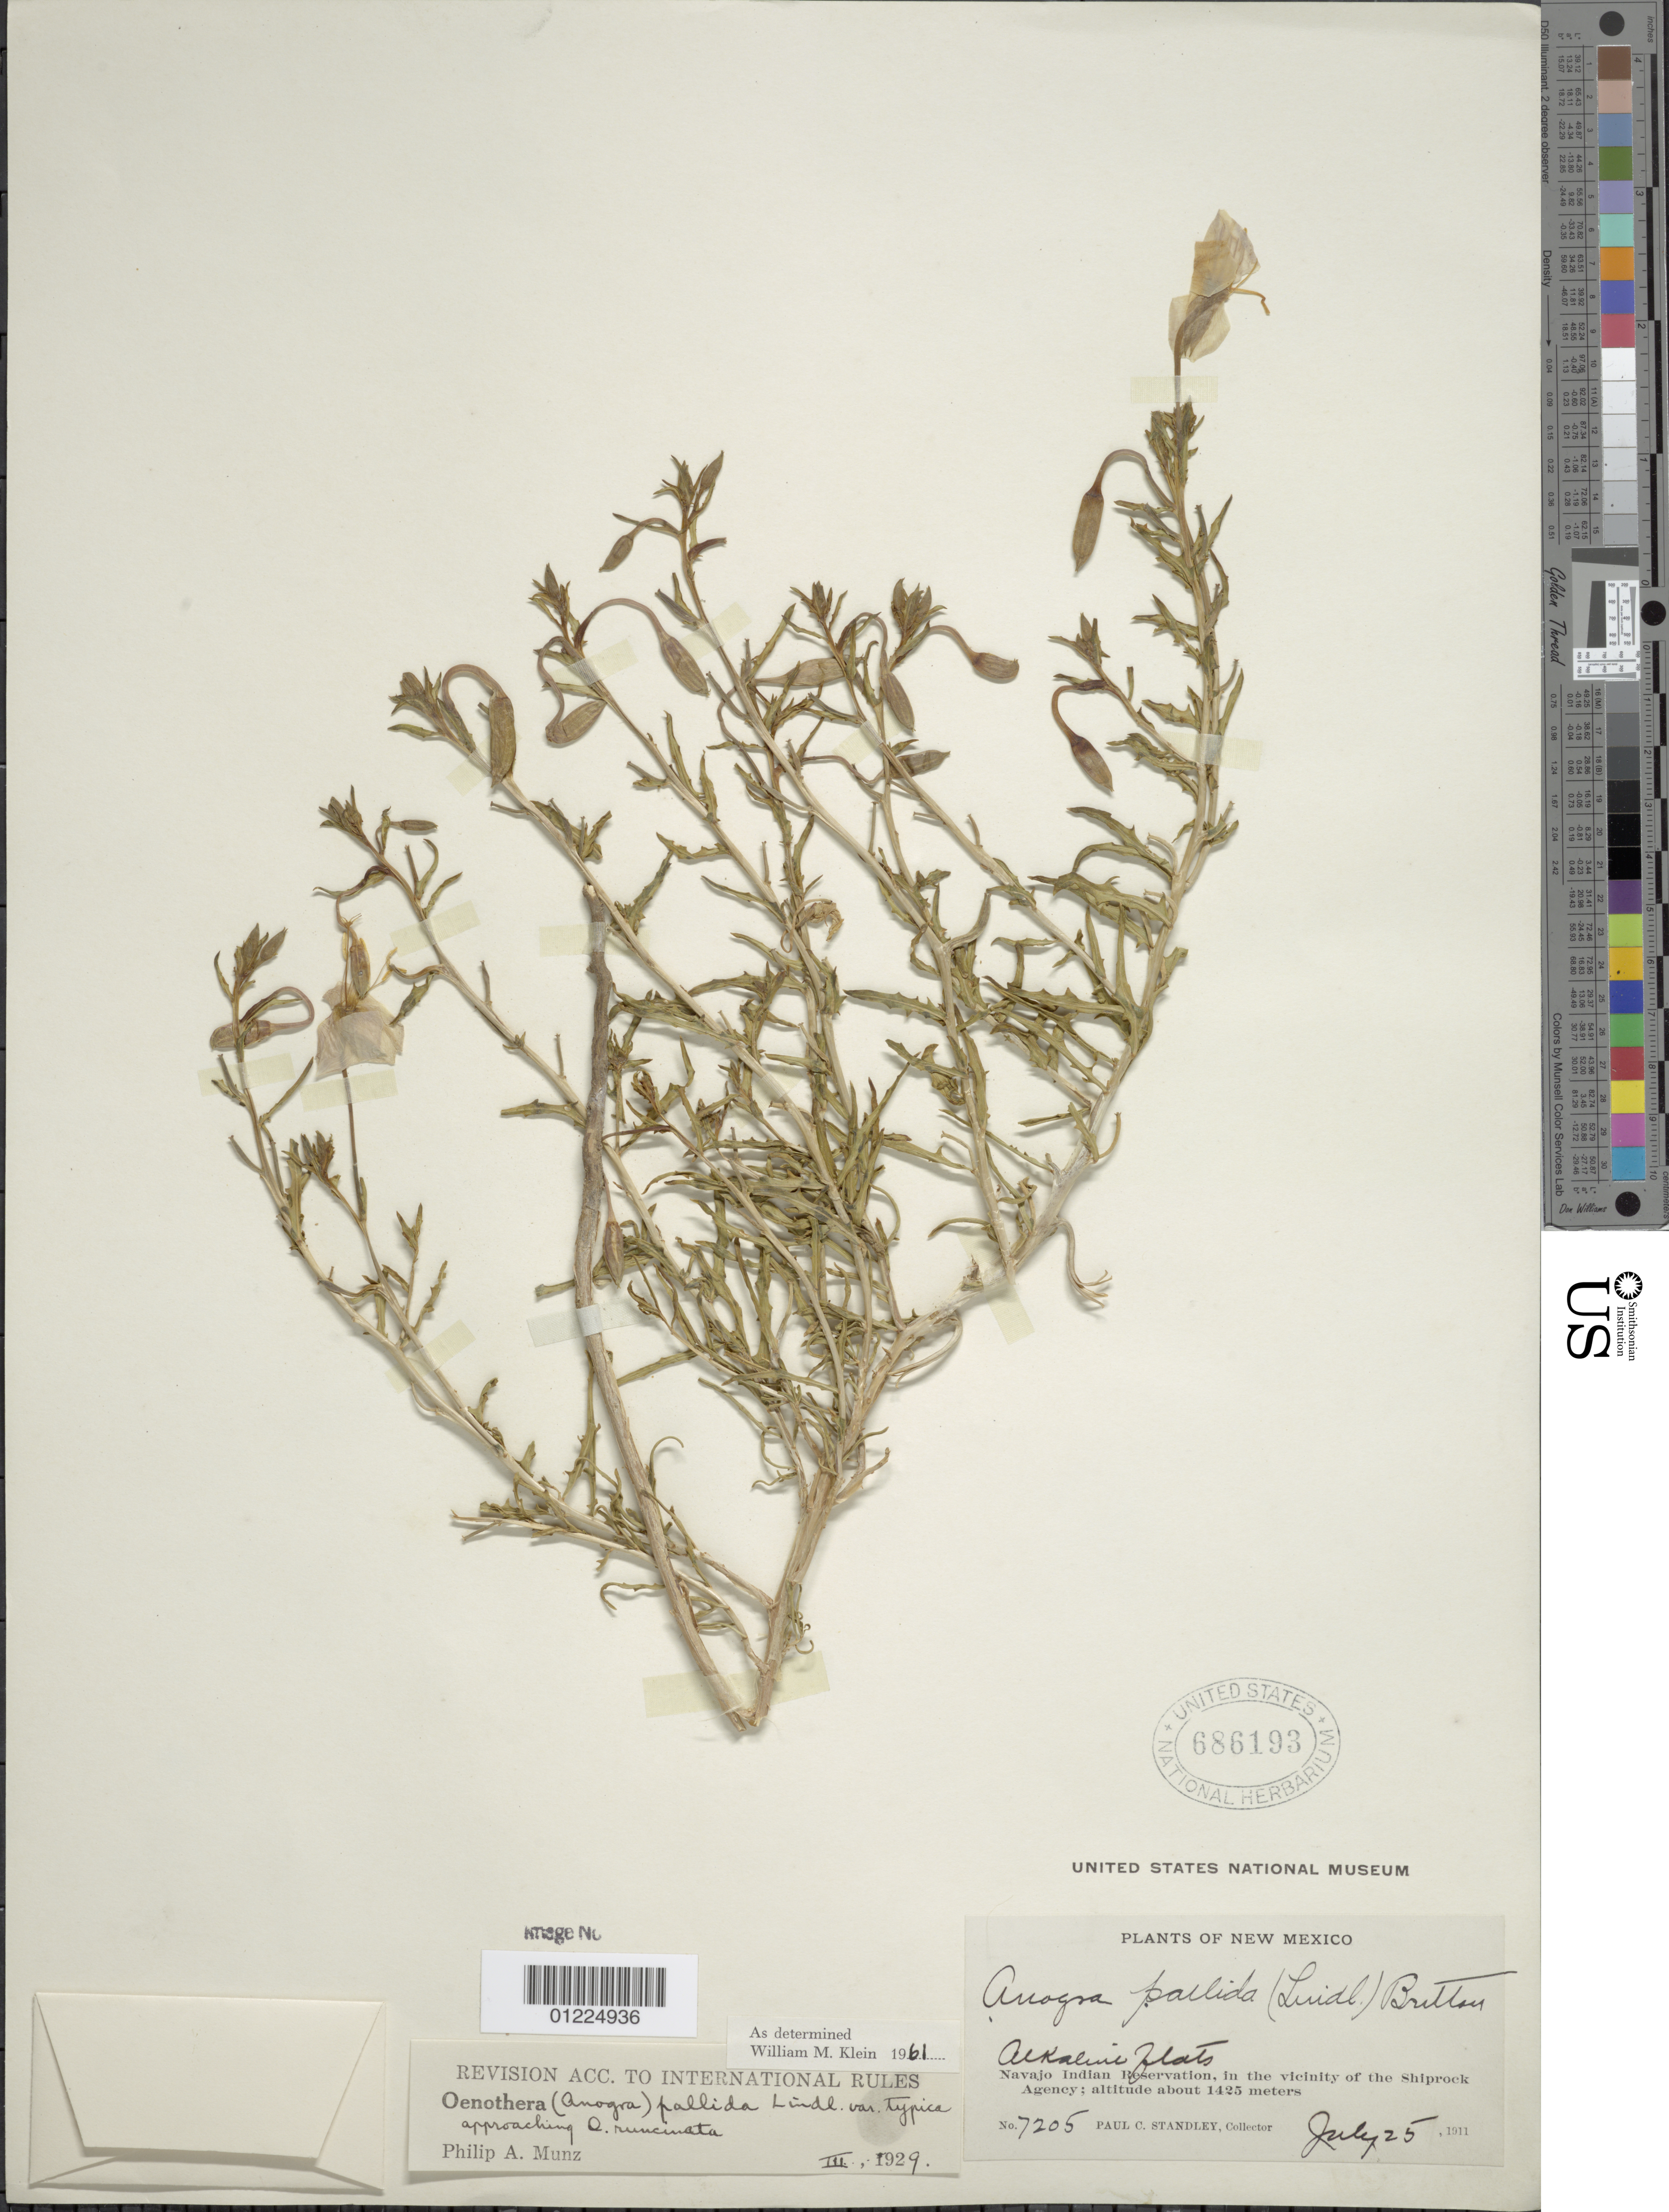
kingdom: Plantae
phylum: Tracheophyta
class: Magnoliopsida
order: Myrtales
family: Onagraceae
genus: Oenothera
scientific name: Oenothera pallida subsp. pallida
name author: Lindl.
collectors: P. C. Standley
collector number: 7205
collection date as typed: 25 Jul 1911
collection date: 1911-07-25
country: United States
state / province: New Mexico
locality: Navajo Indian Reservation, Shiprock Agency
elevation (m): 1425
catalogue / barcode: US 686193